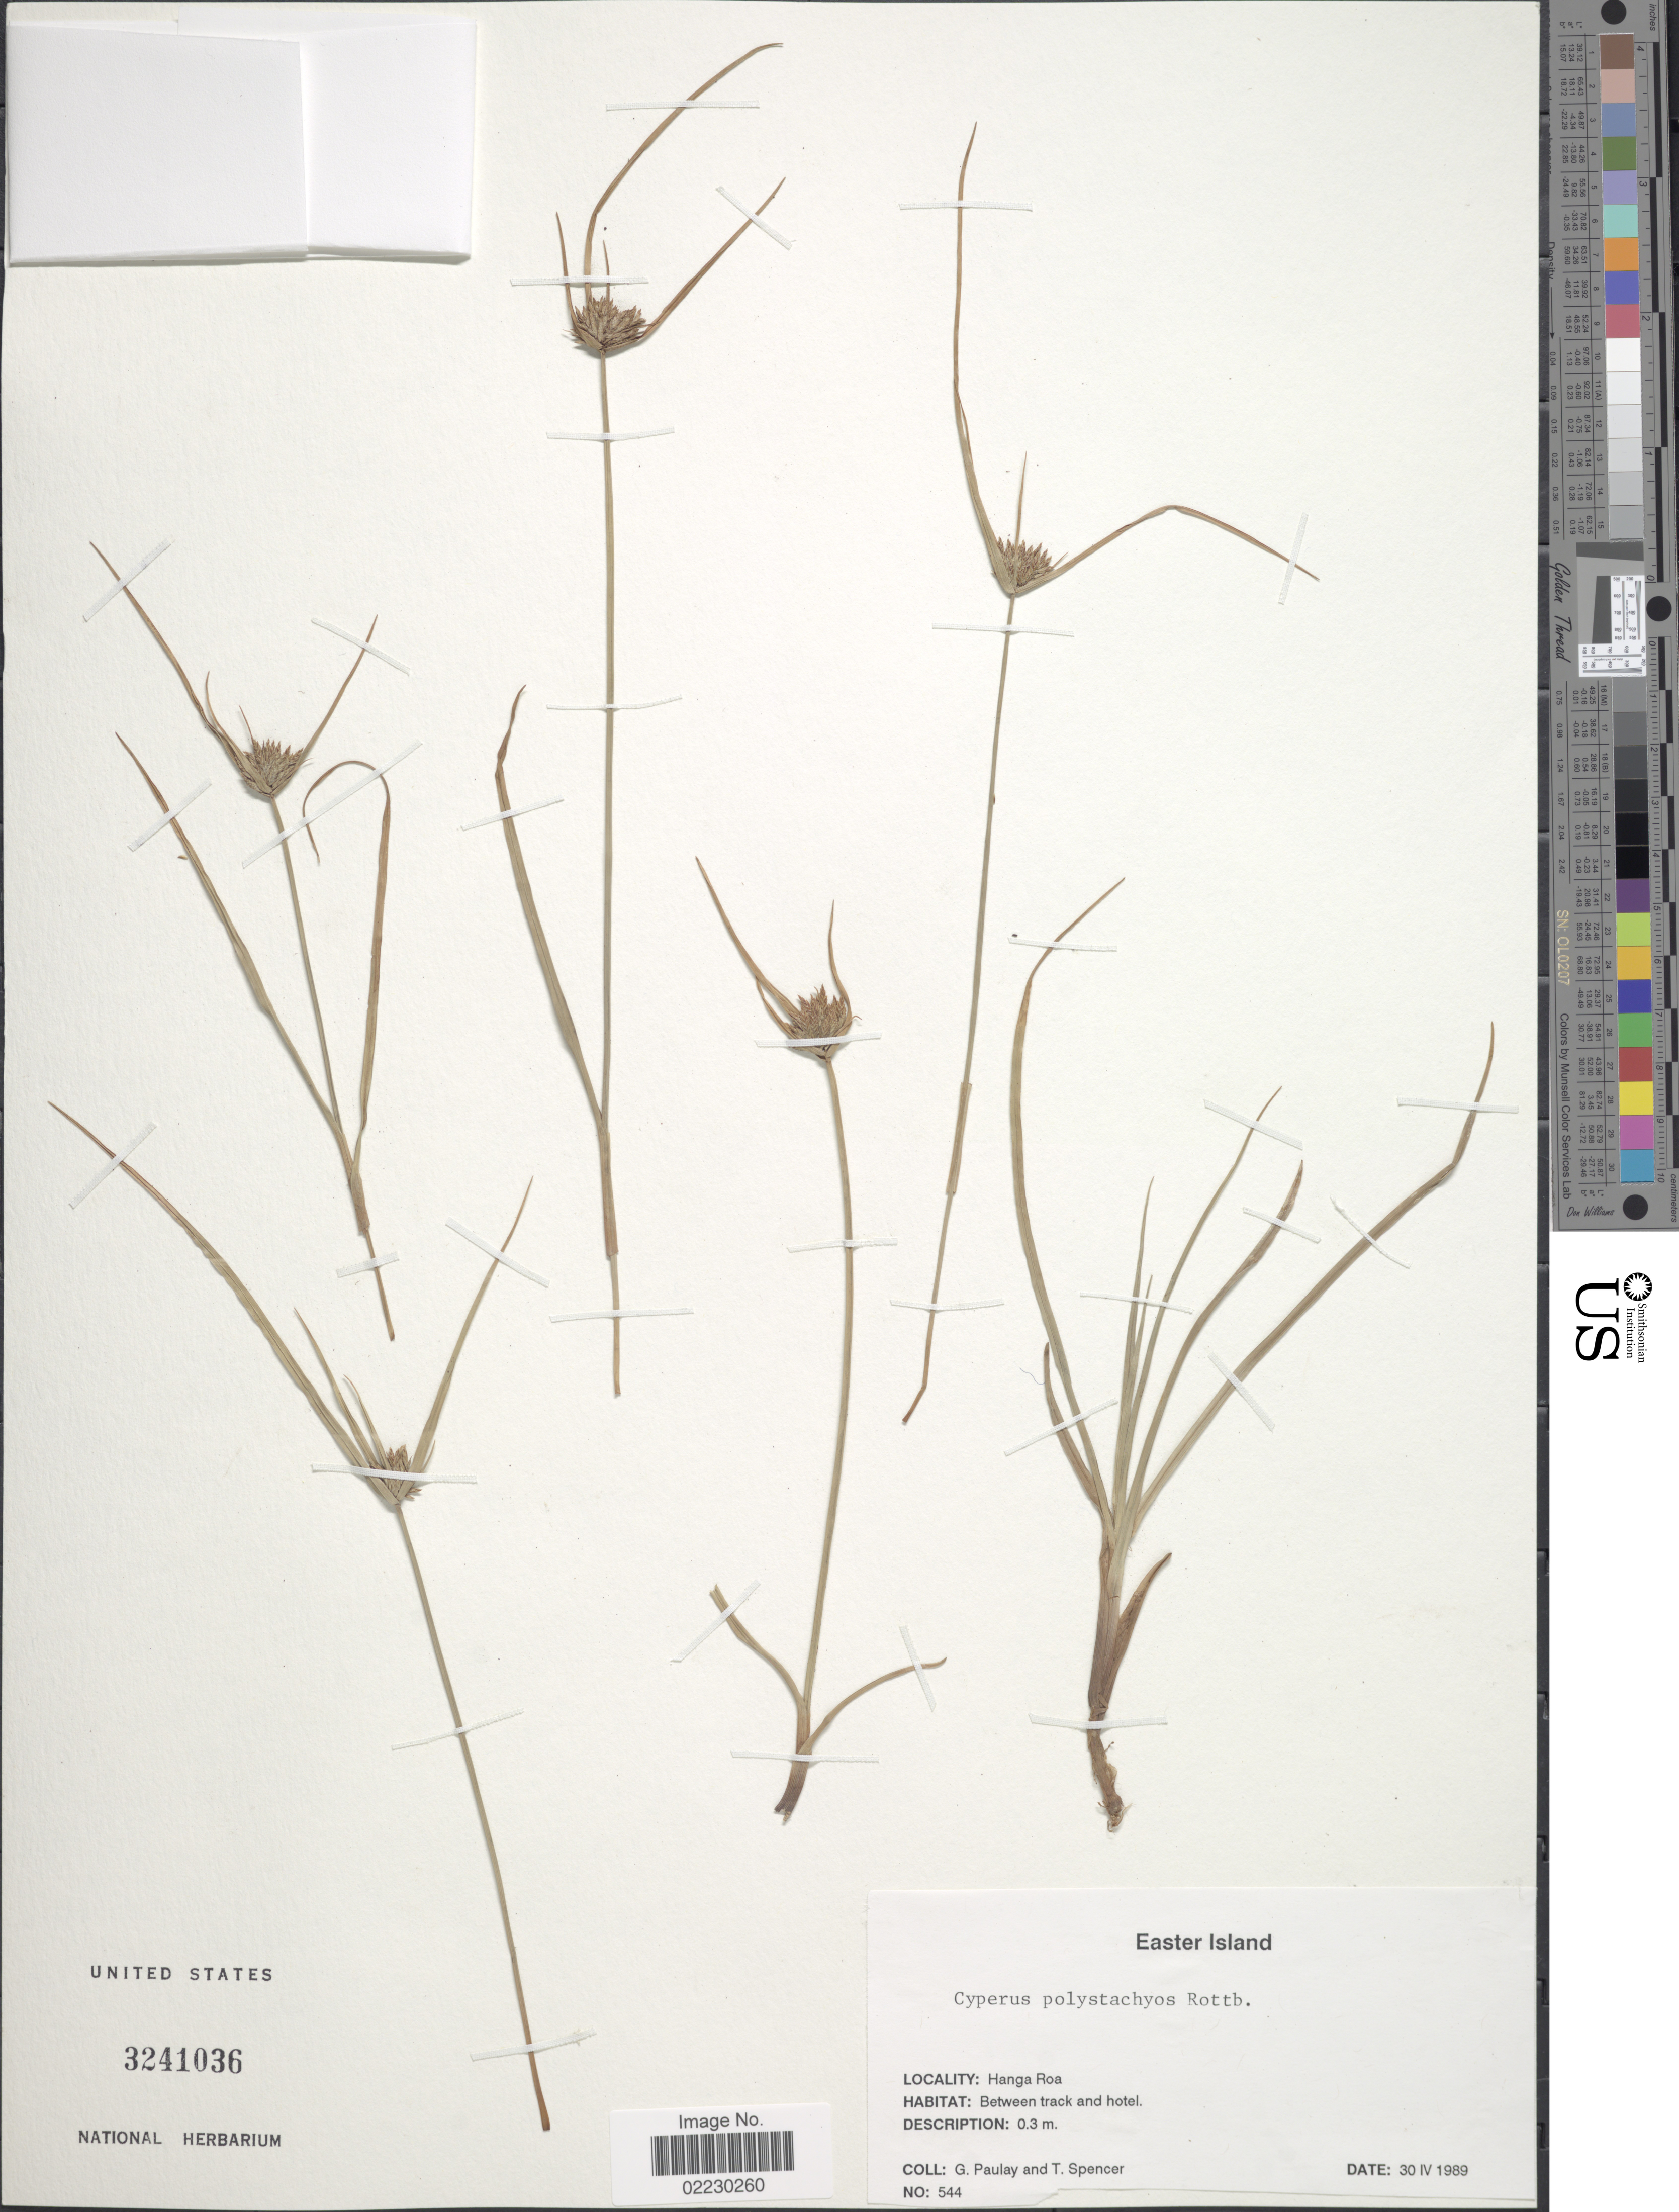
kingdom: Plantae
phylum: Tracheophyta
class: Liliopsida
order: Poales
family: Cyperaceae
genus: Cyperus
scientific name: Cyperus polystachyos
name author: Rottb.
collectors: G. Paulay & T. Spencer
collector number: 544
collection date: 1989-04-30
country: Chile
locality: Easter Island, Hanga Roa, between track and hotel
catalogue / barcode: US 3241036